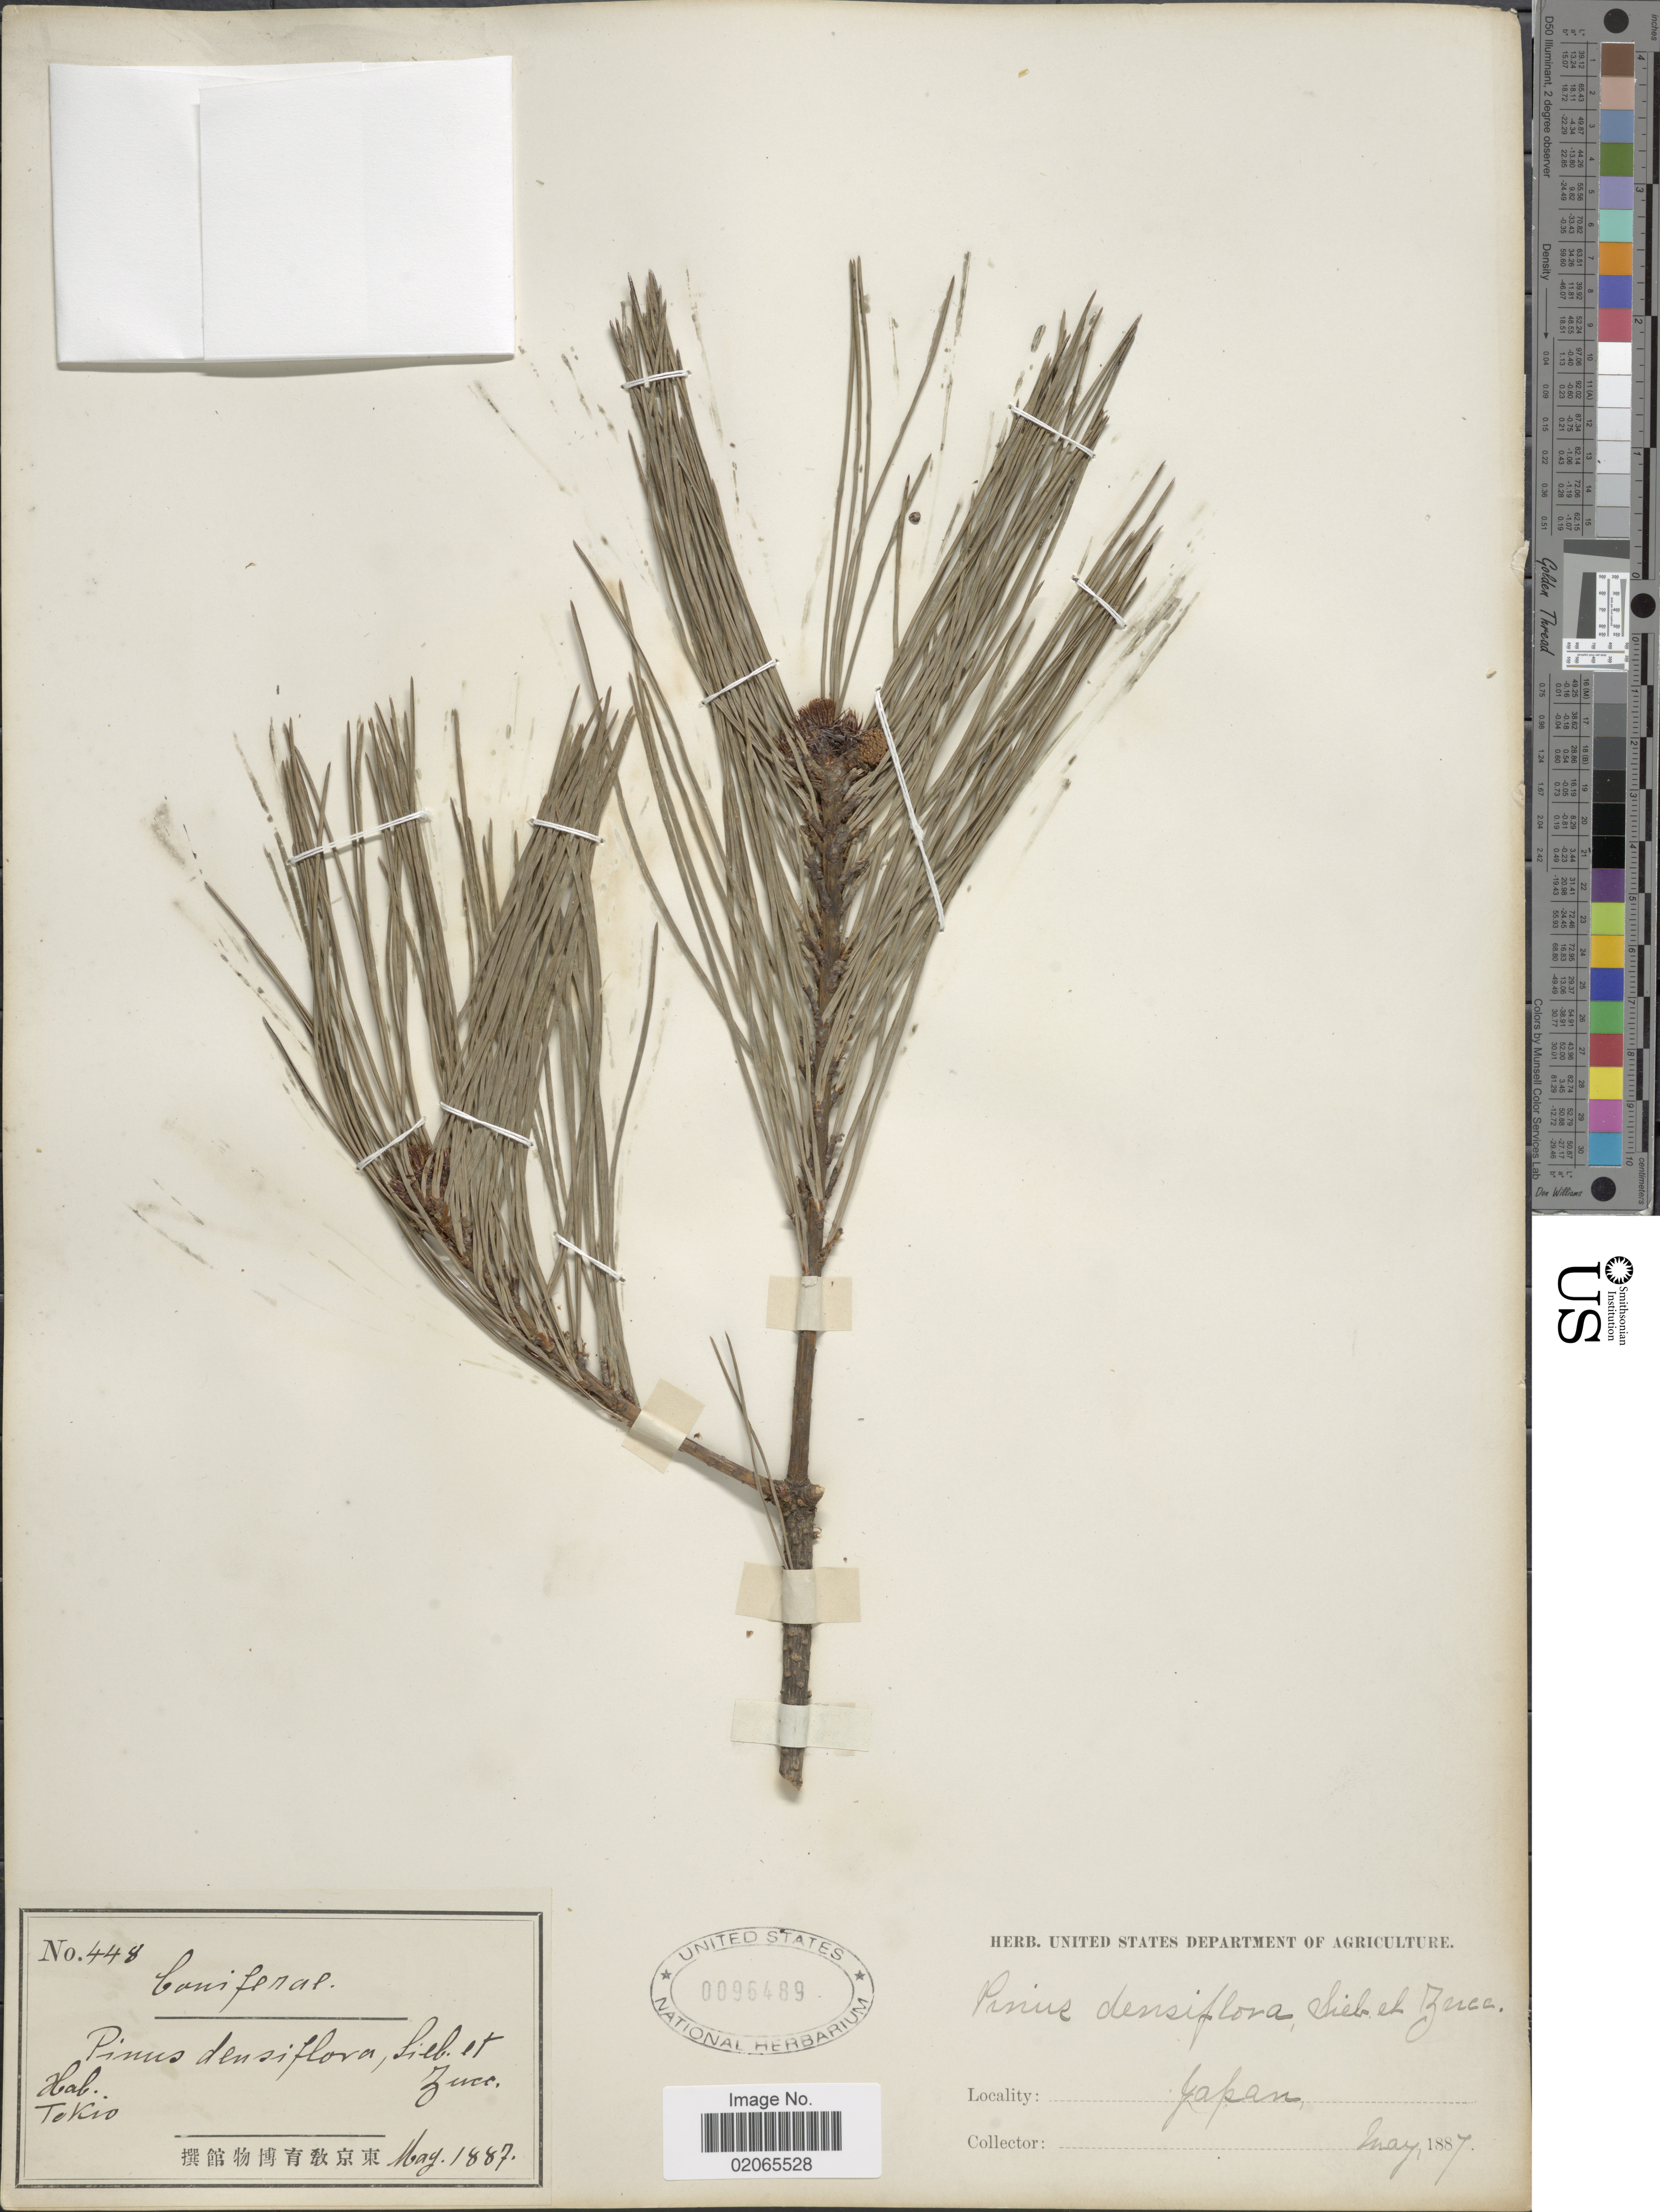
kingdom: Plantae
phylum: Tracheophyta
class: Pinopsida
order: Pinales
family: Pinaceae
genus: Pinus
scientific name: Pinus densiflora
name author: Siebold & Zucc.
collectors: ex herb. United States National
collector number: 448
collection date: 1887-05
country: Japan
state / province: Tokyo, Federal City of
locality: Tokio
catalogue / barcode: US 96489